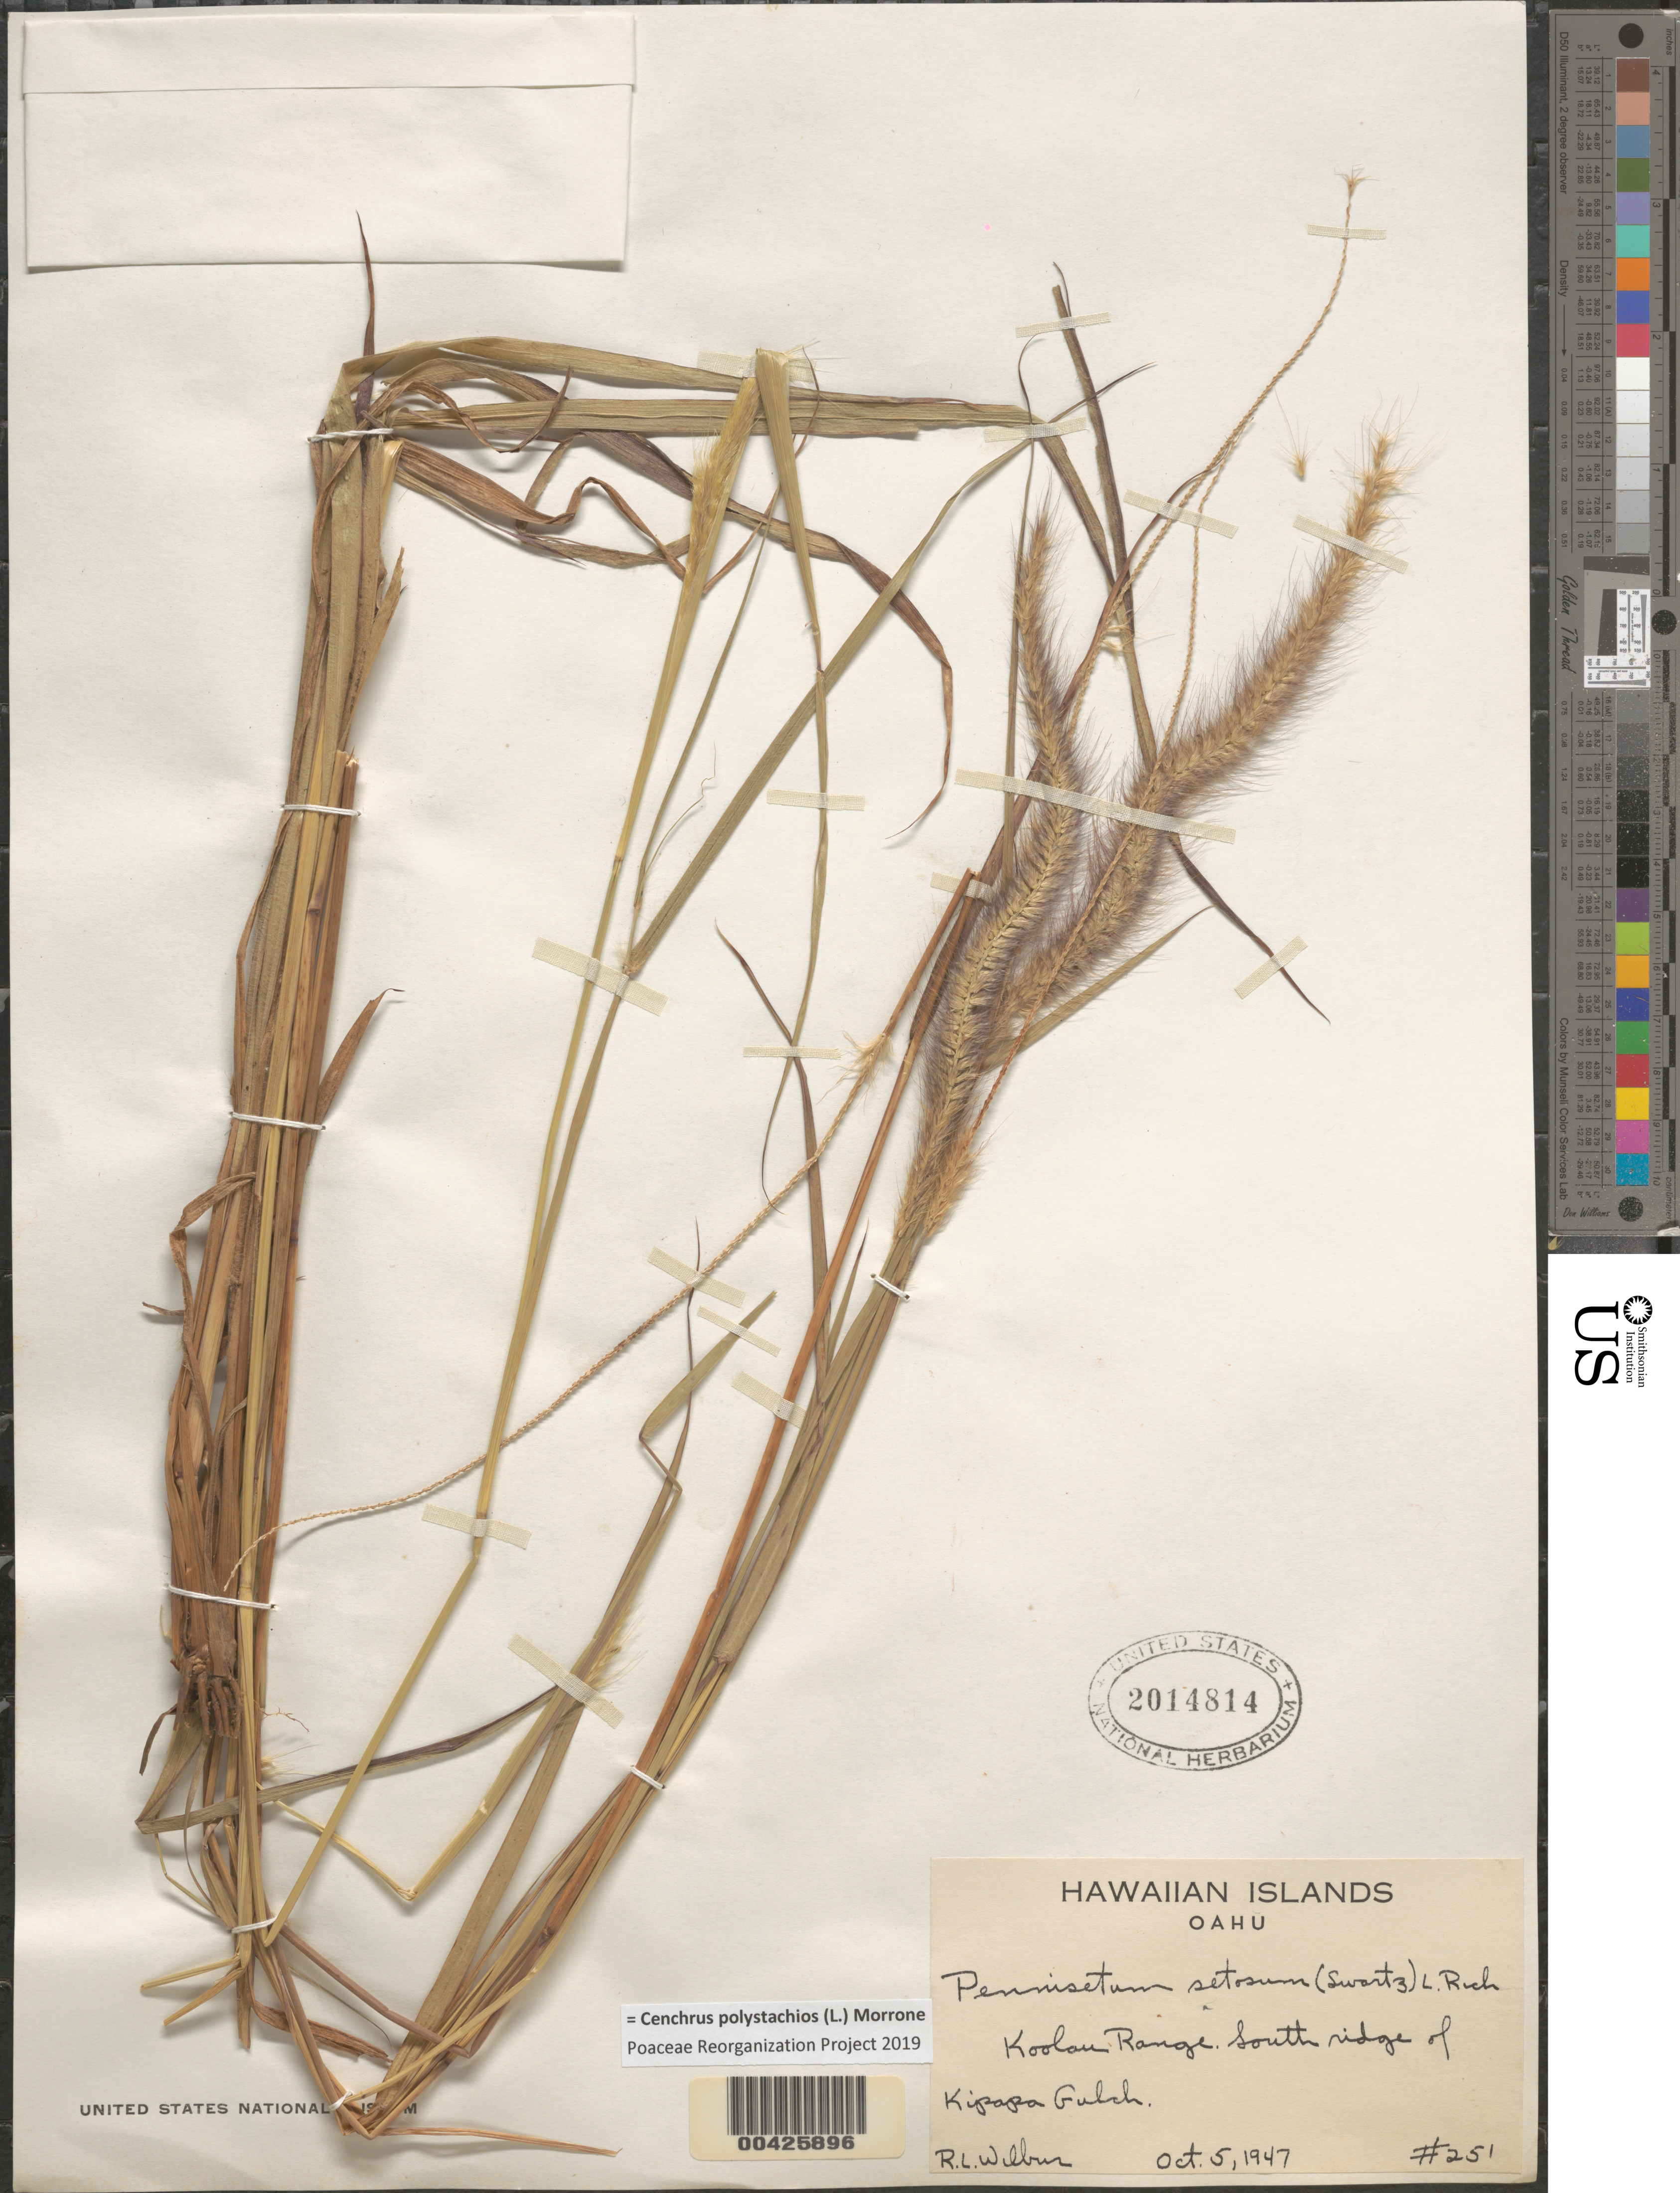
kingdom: Plantae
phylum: Tracheophyta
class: Liliopsida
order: Poales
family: Poaceae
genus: Cenchrus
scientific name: Cenchrus polystachios subsp. setosus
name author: (Sw.) P.M. Peterson & Y. Herrera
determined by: Wagner, W. L., (BOT), Smithsonian Institution - National Museum of Natural History (UNITED STATES)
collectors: R. L. Wilbur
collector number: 251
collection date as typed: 5 Oct 1947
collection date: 1947-10-05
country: United States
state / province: Hawaii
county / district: Honolulu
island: Oahu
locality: Koolau Range, S ridge of Kipapa Gulch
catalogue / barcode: US 2014814